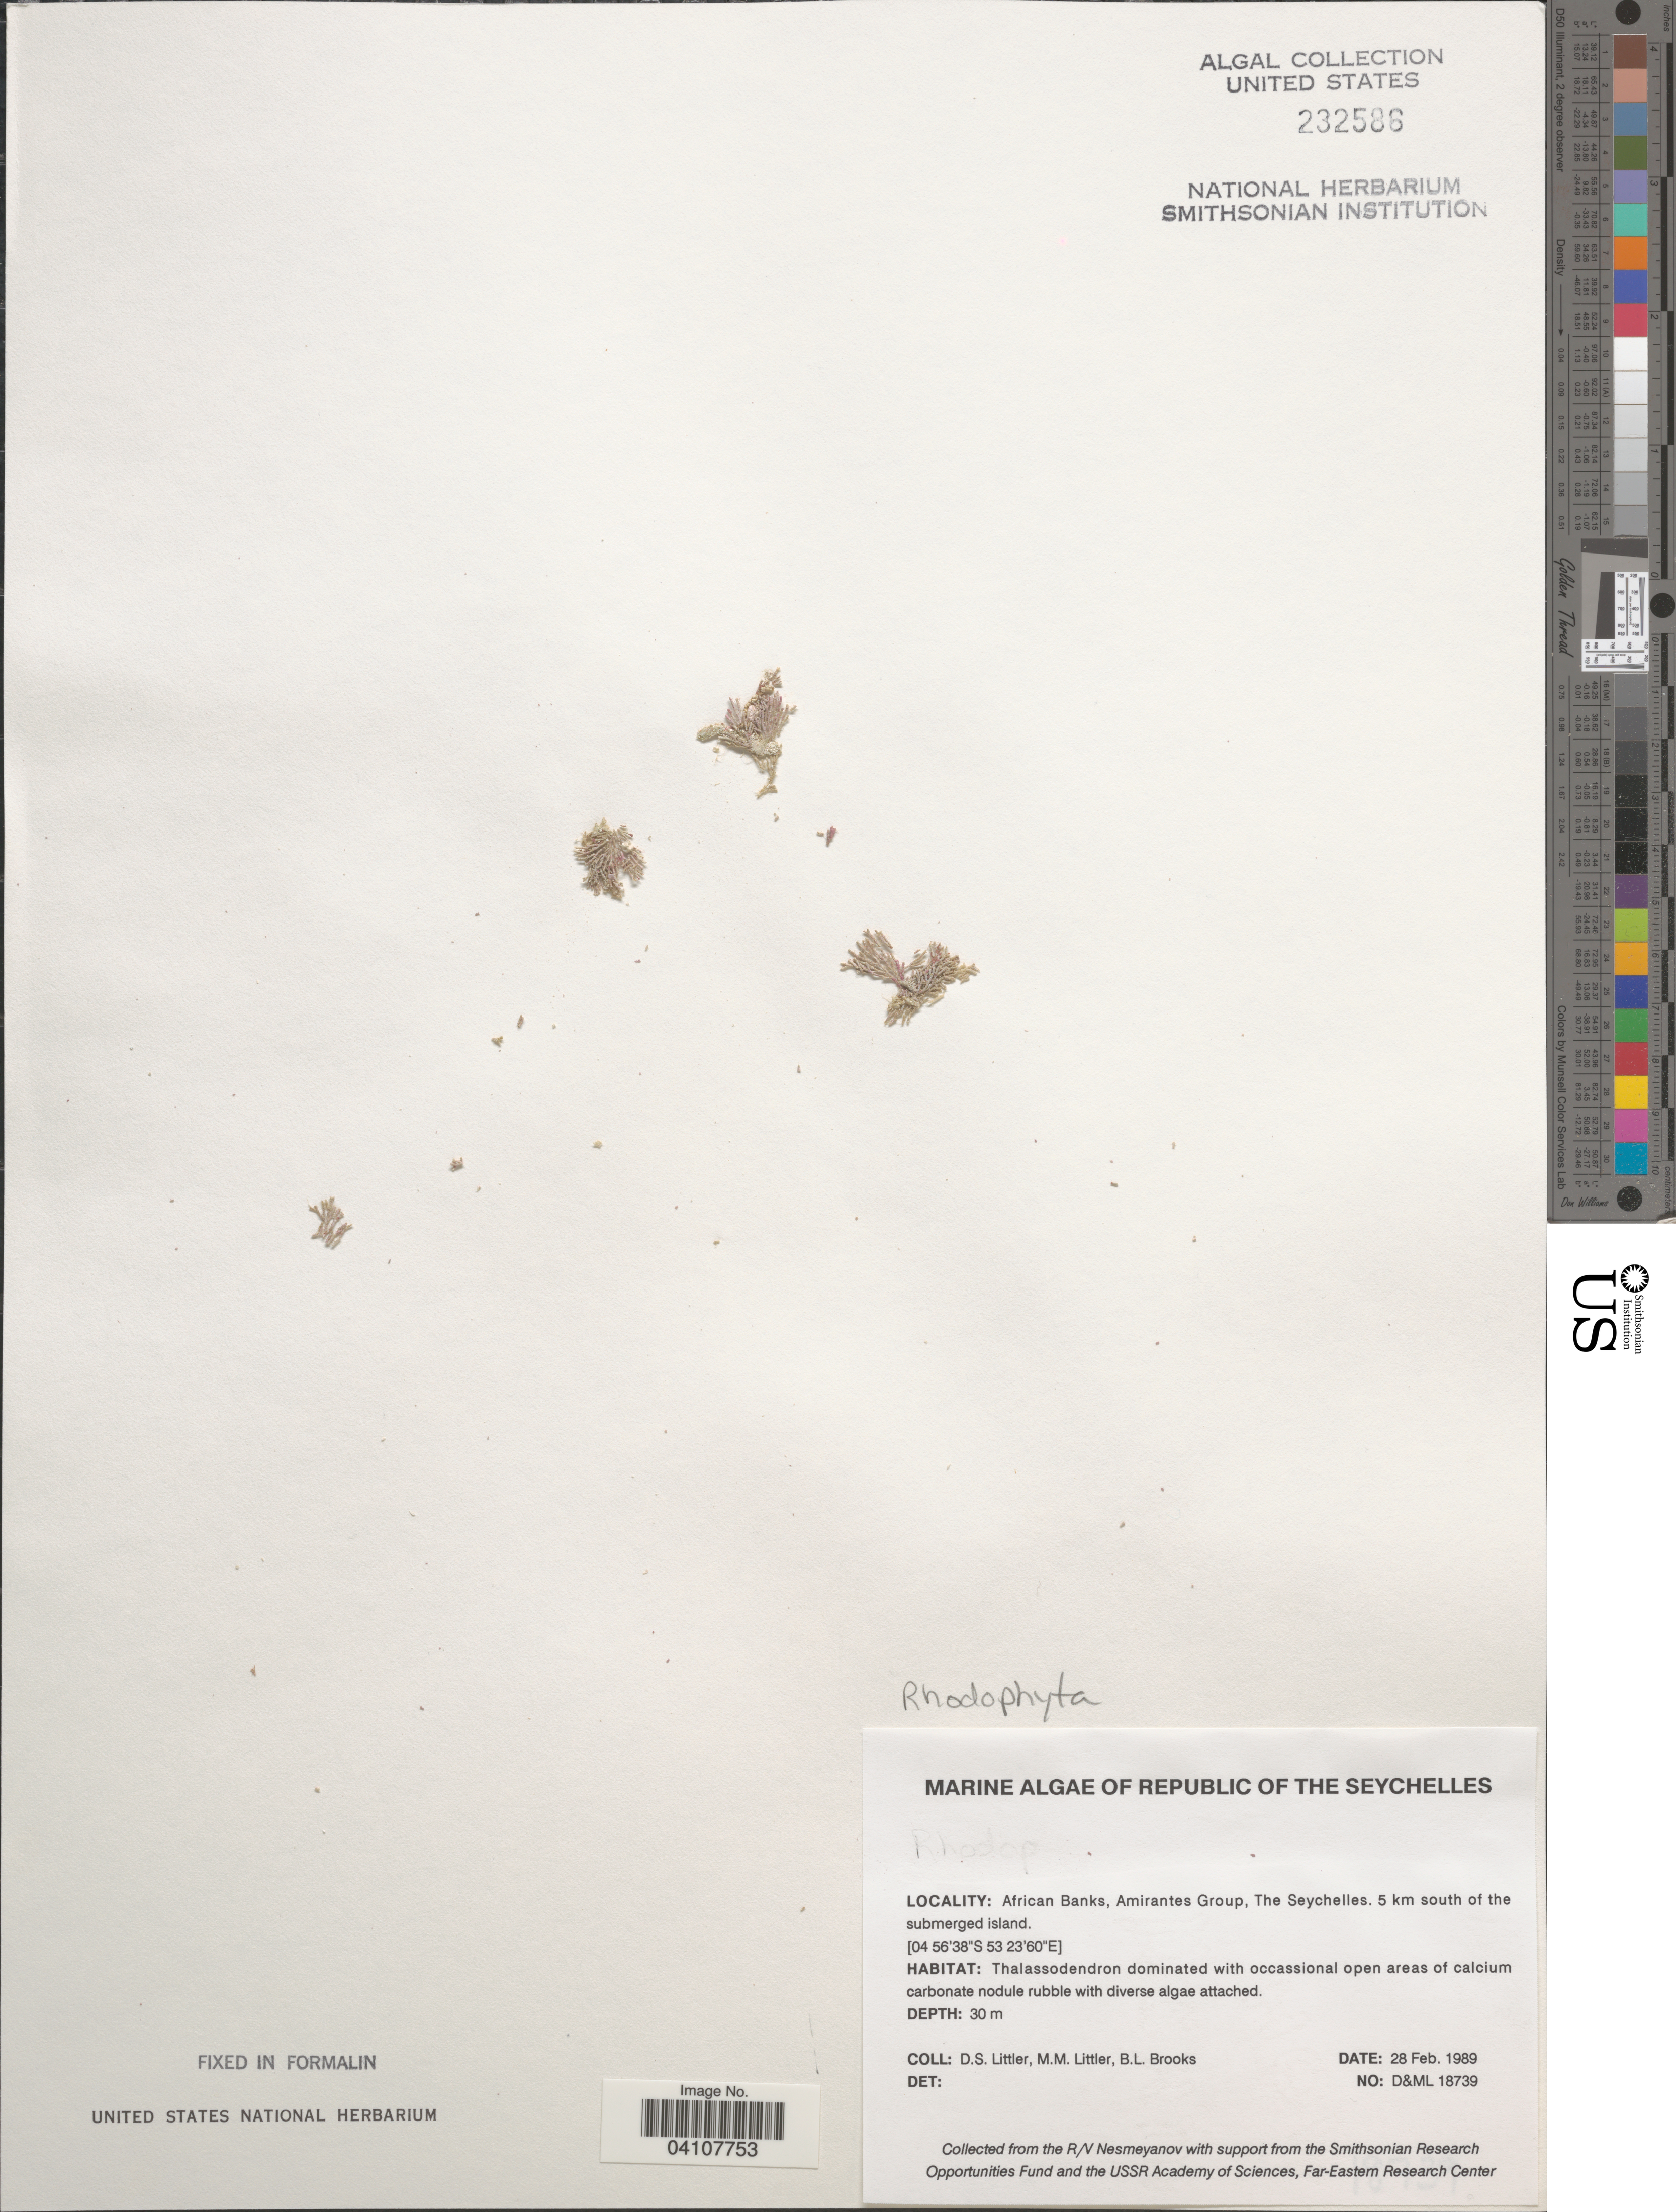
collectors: D. S. Littler & B. Brooks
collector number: D&ML18739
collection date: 1989-02-28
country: Seychelles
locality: Republic of the Seychelles. African Banks, Amirantes Group. 5 km south of the submerged island.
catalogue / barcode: US 232586